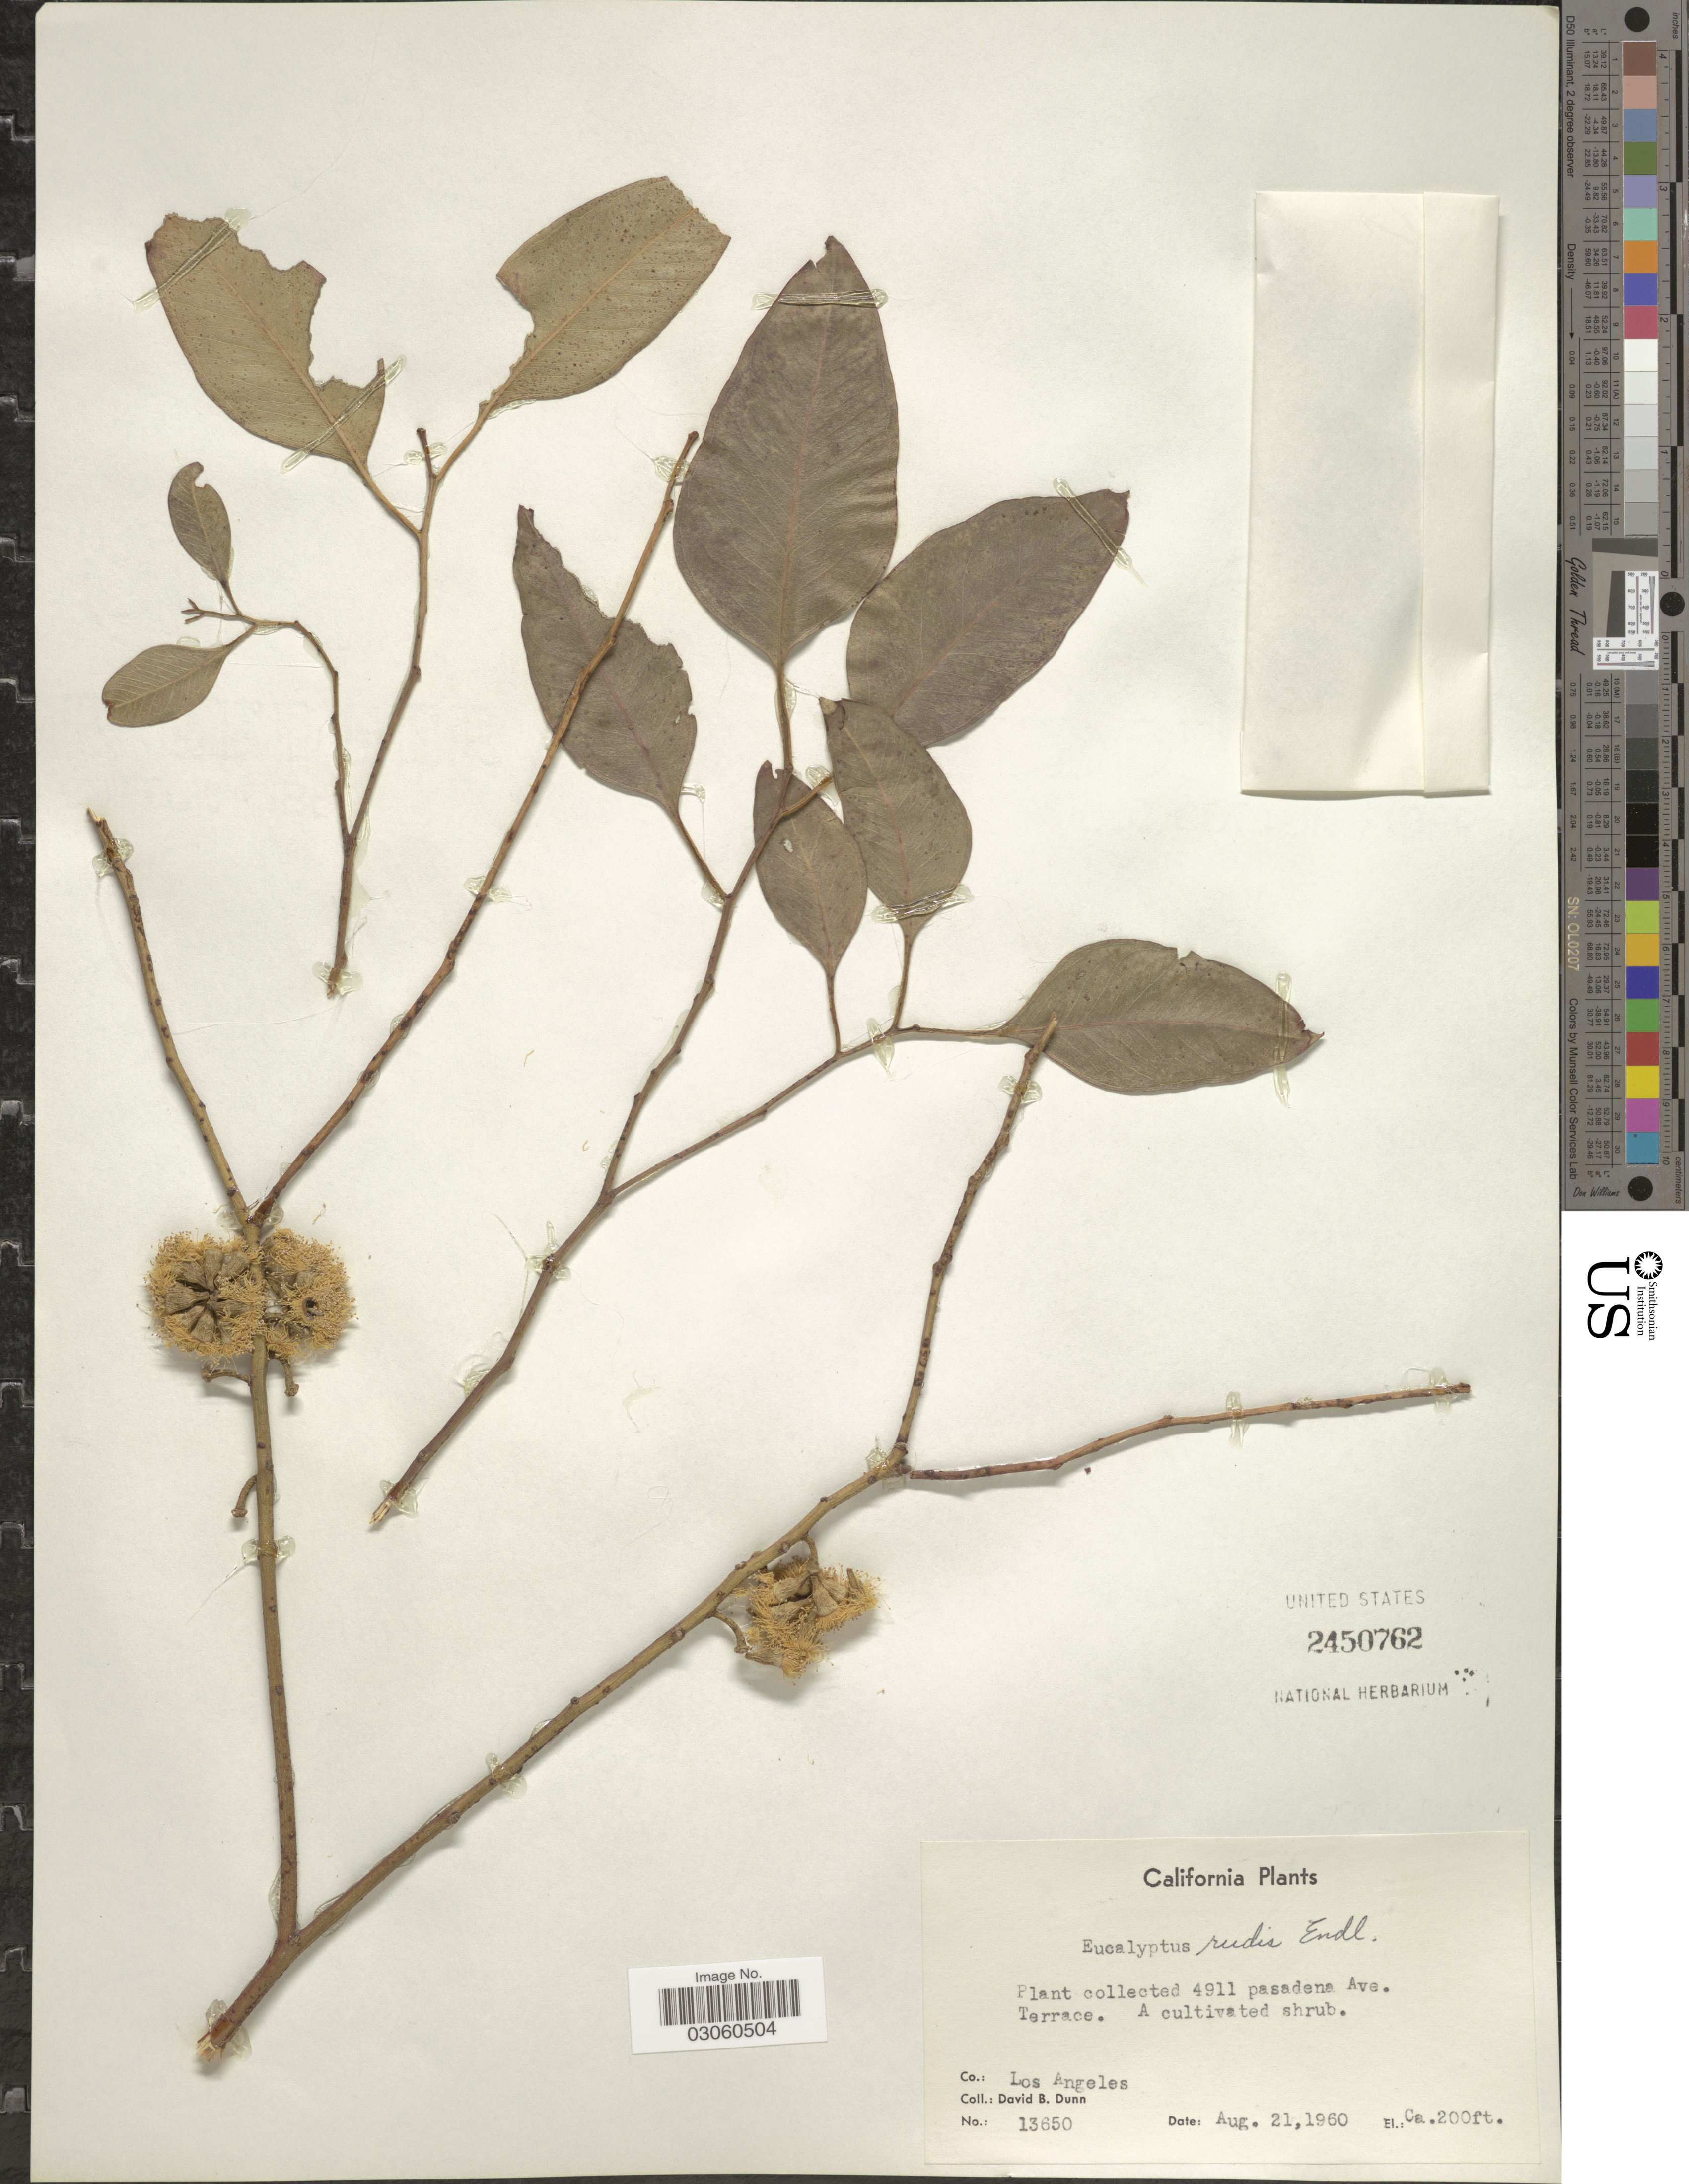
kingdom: Plantae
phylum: Tracheophyta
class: Magnoliopsida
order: Myrtales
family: Myrtaceae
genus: Eucalyptus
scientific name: Eucalyptus rudis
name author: Endl.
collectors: D. B. Dunn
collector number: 13650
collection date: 1960-08-21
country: United States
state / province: California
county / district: Los Angeles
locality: Co.: Los Angeles.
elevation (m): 610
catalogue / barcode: US 2450762